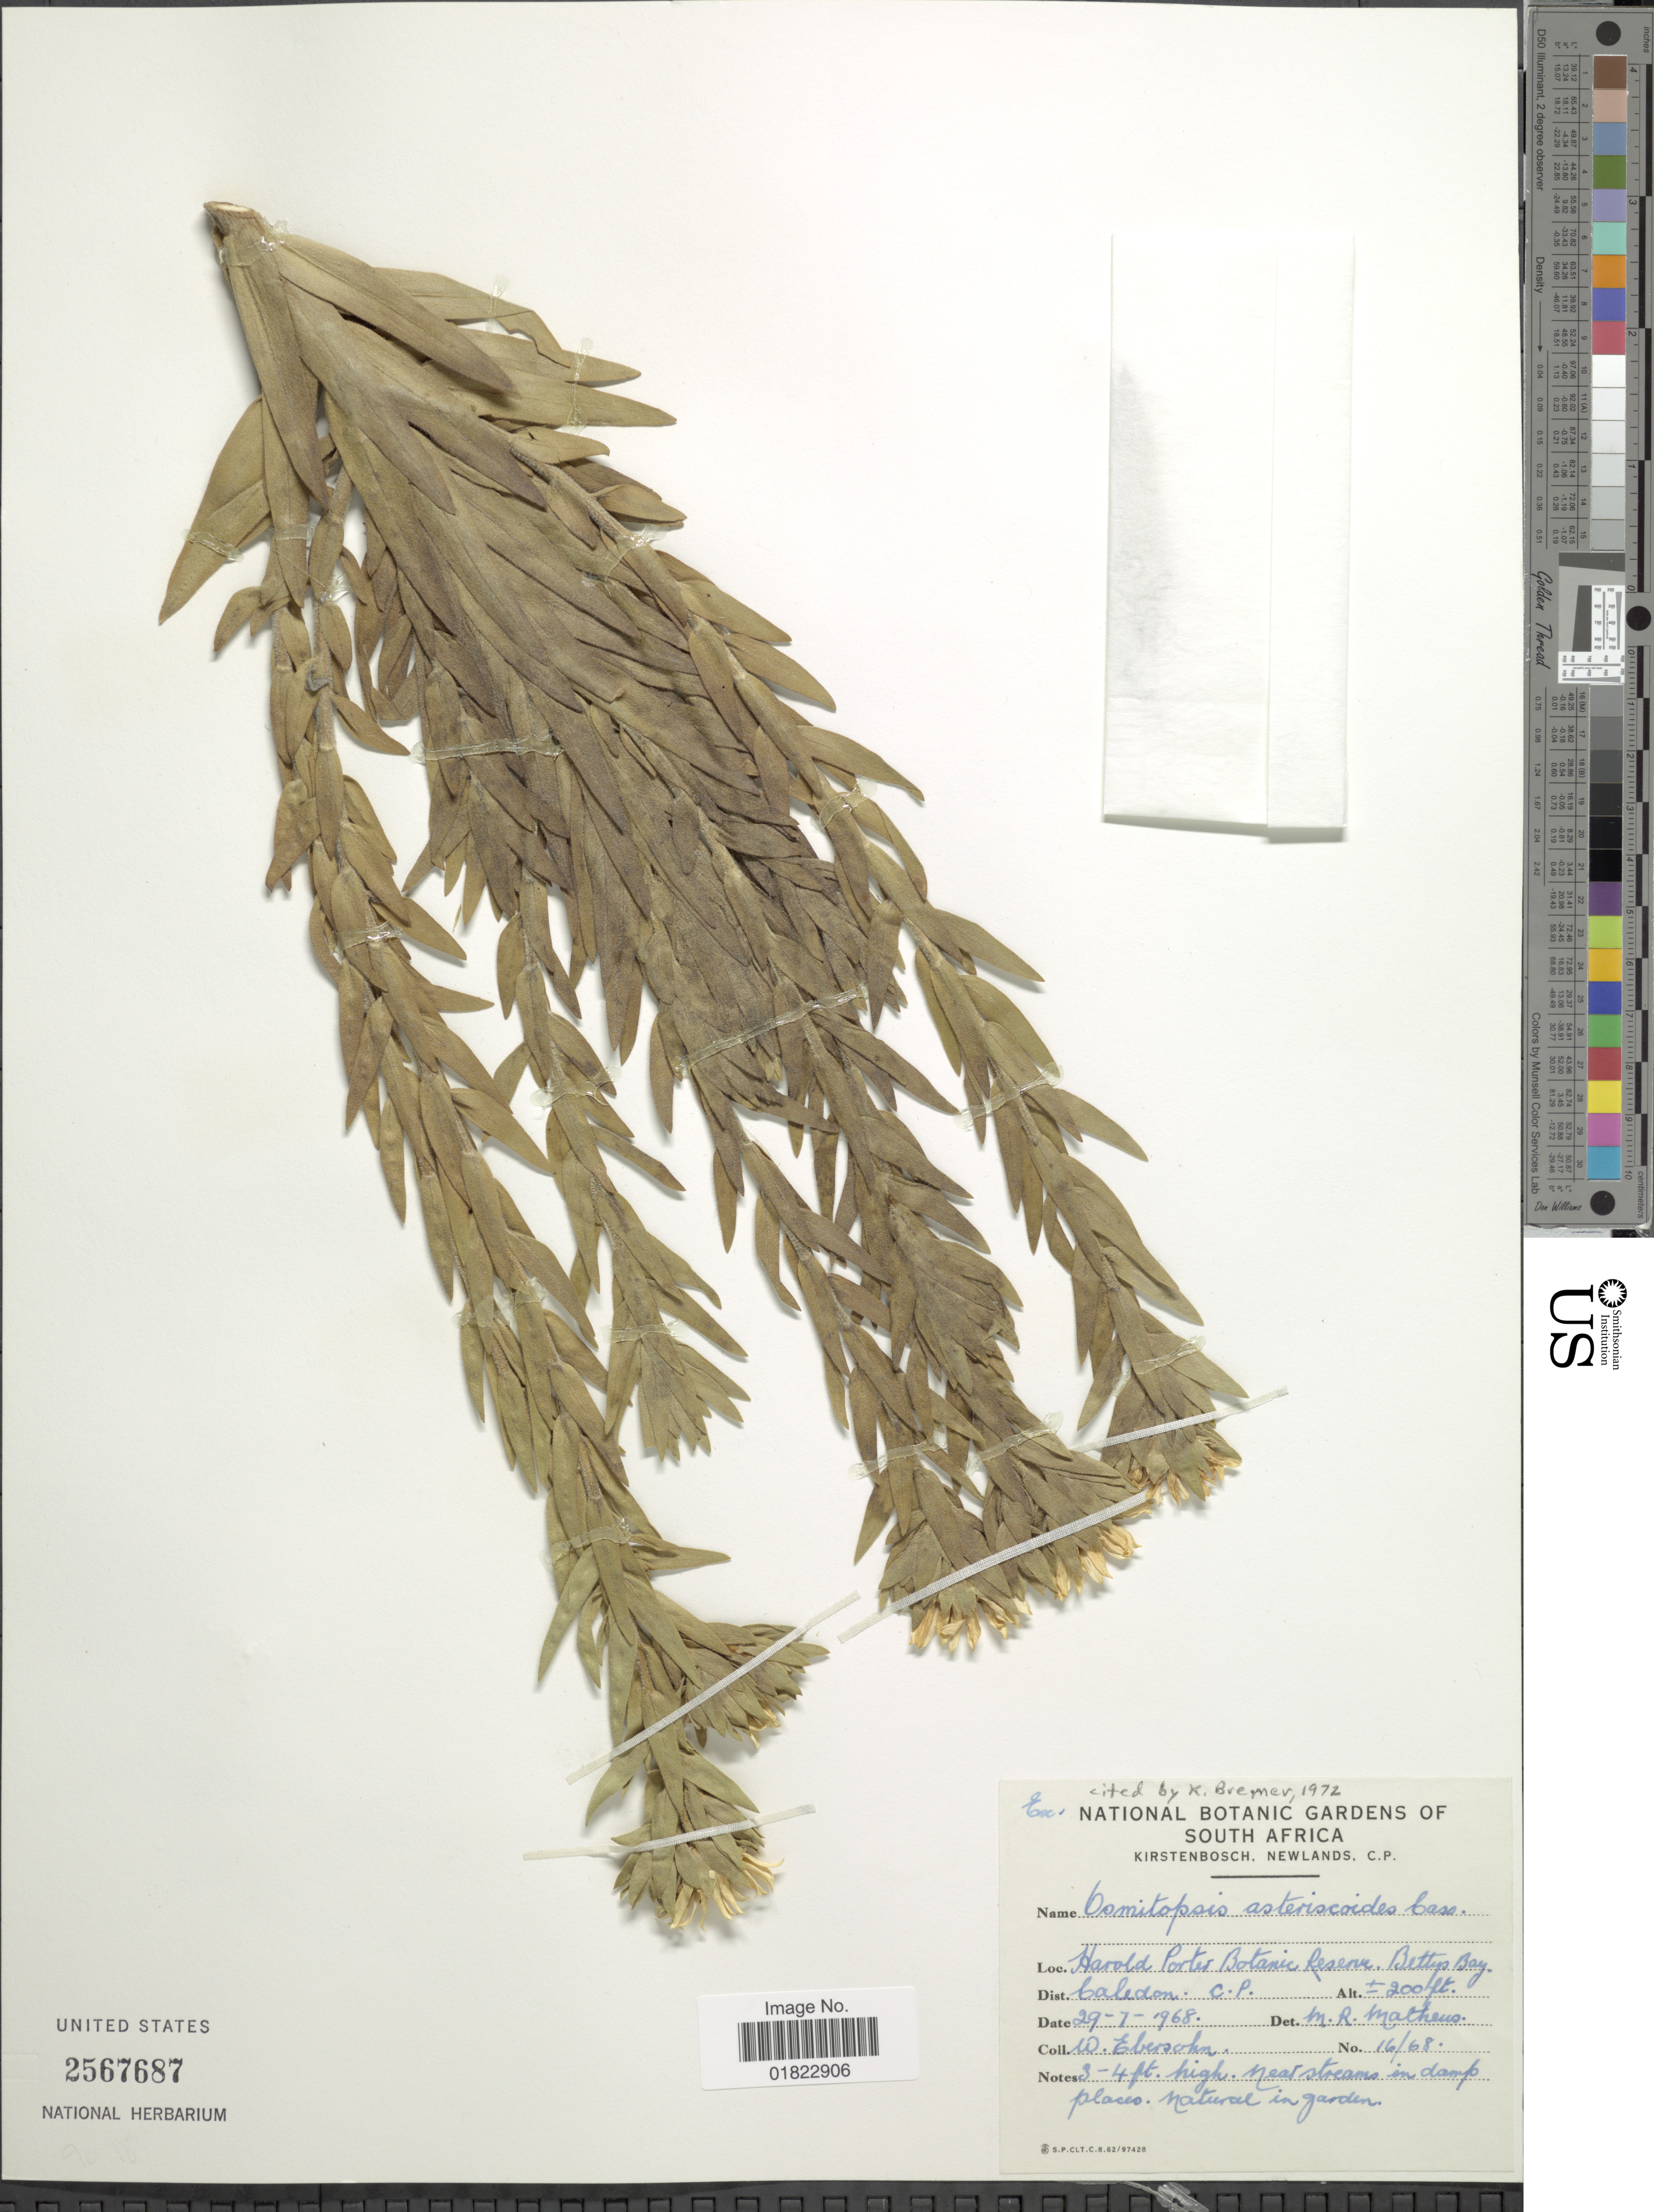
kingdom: Plantae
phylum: Tracheophyta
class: Magnoliopsida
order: Asterales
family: Asteraceae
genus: Osmitopsis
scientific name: Osmitopsis astericoides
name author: (Berg) Less.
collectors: W. Ebersohn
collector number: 16/68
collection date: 1968-07-29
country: South Africa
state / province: Western Cape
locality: Harold Porter Botanic Reserve, Bettys Bay, Dist. Caledon C.P.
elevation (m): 61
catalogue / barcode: US 2567687